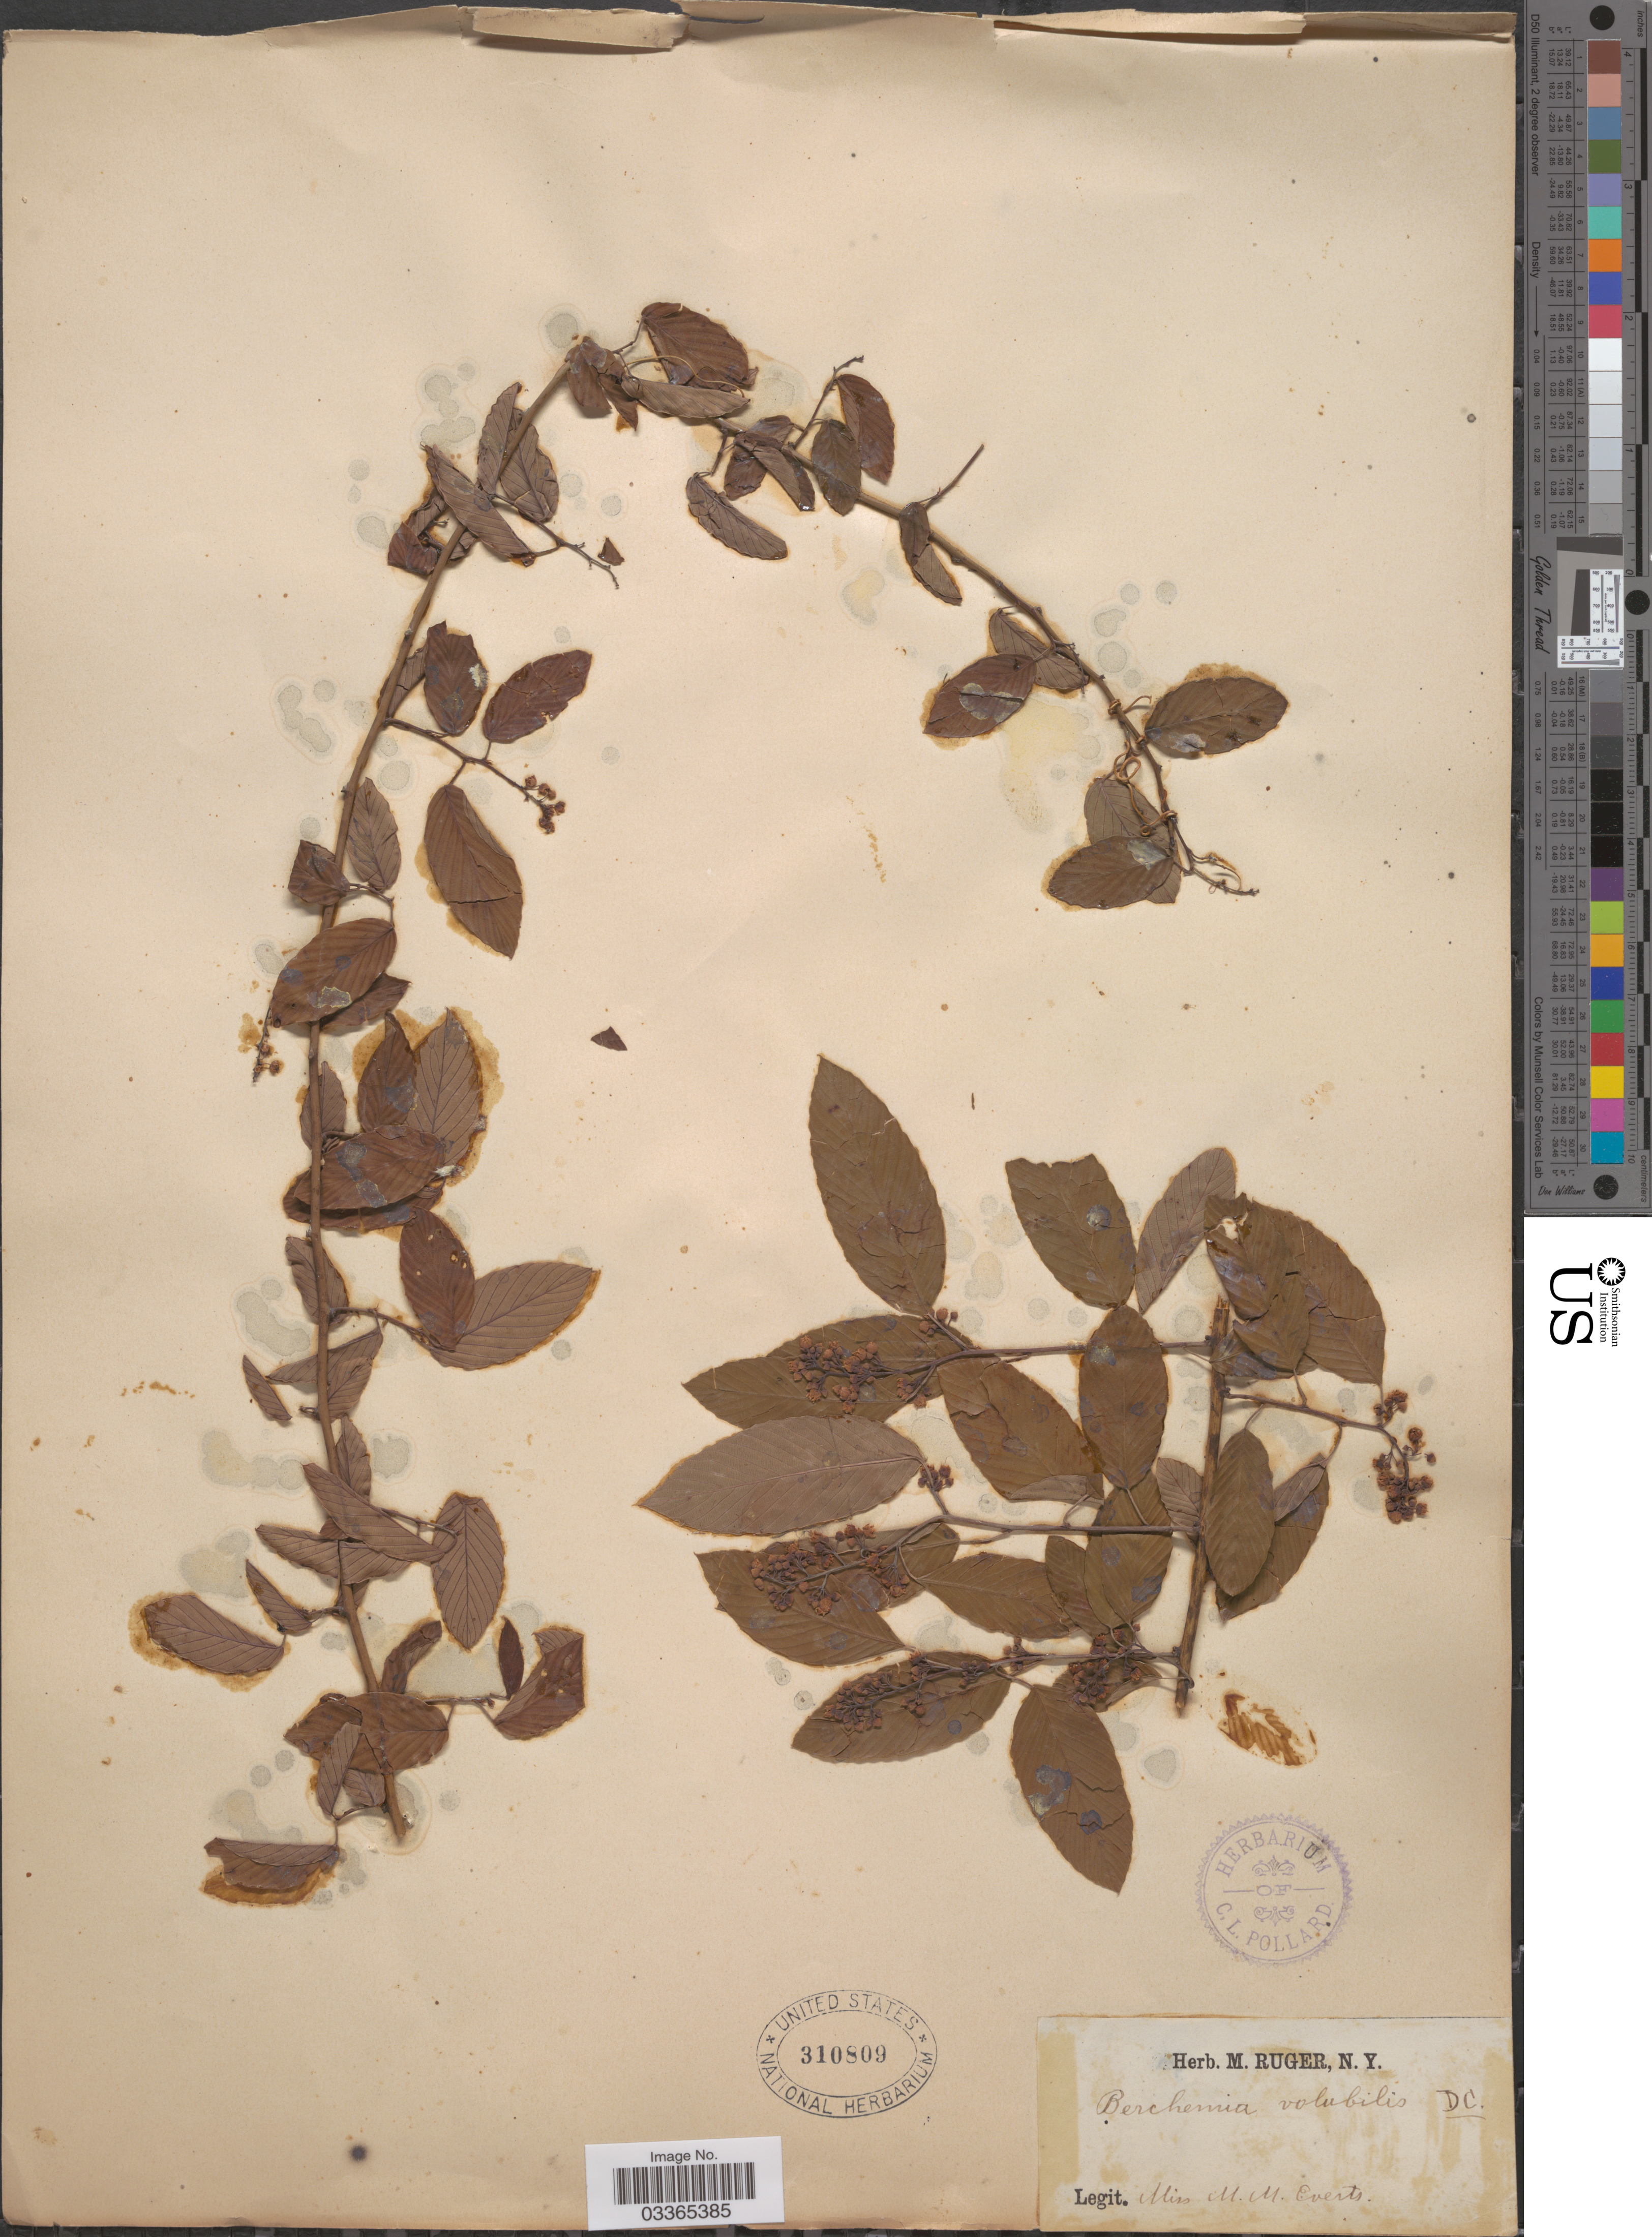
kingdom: Plantae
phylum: Tracheophyta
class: Magnoliopsida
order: Rosales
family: Rhamnaceae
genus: Berchemia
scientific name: Berchemia scandens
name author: (Hill) K. Koch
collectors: M. Everts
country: United States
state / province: New York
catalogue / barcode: US 310809